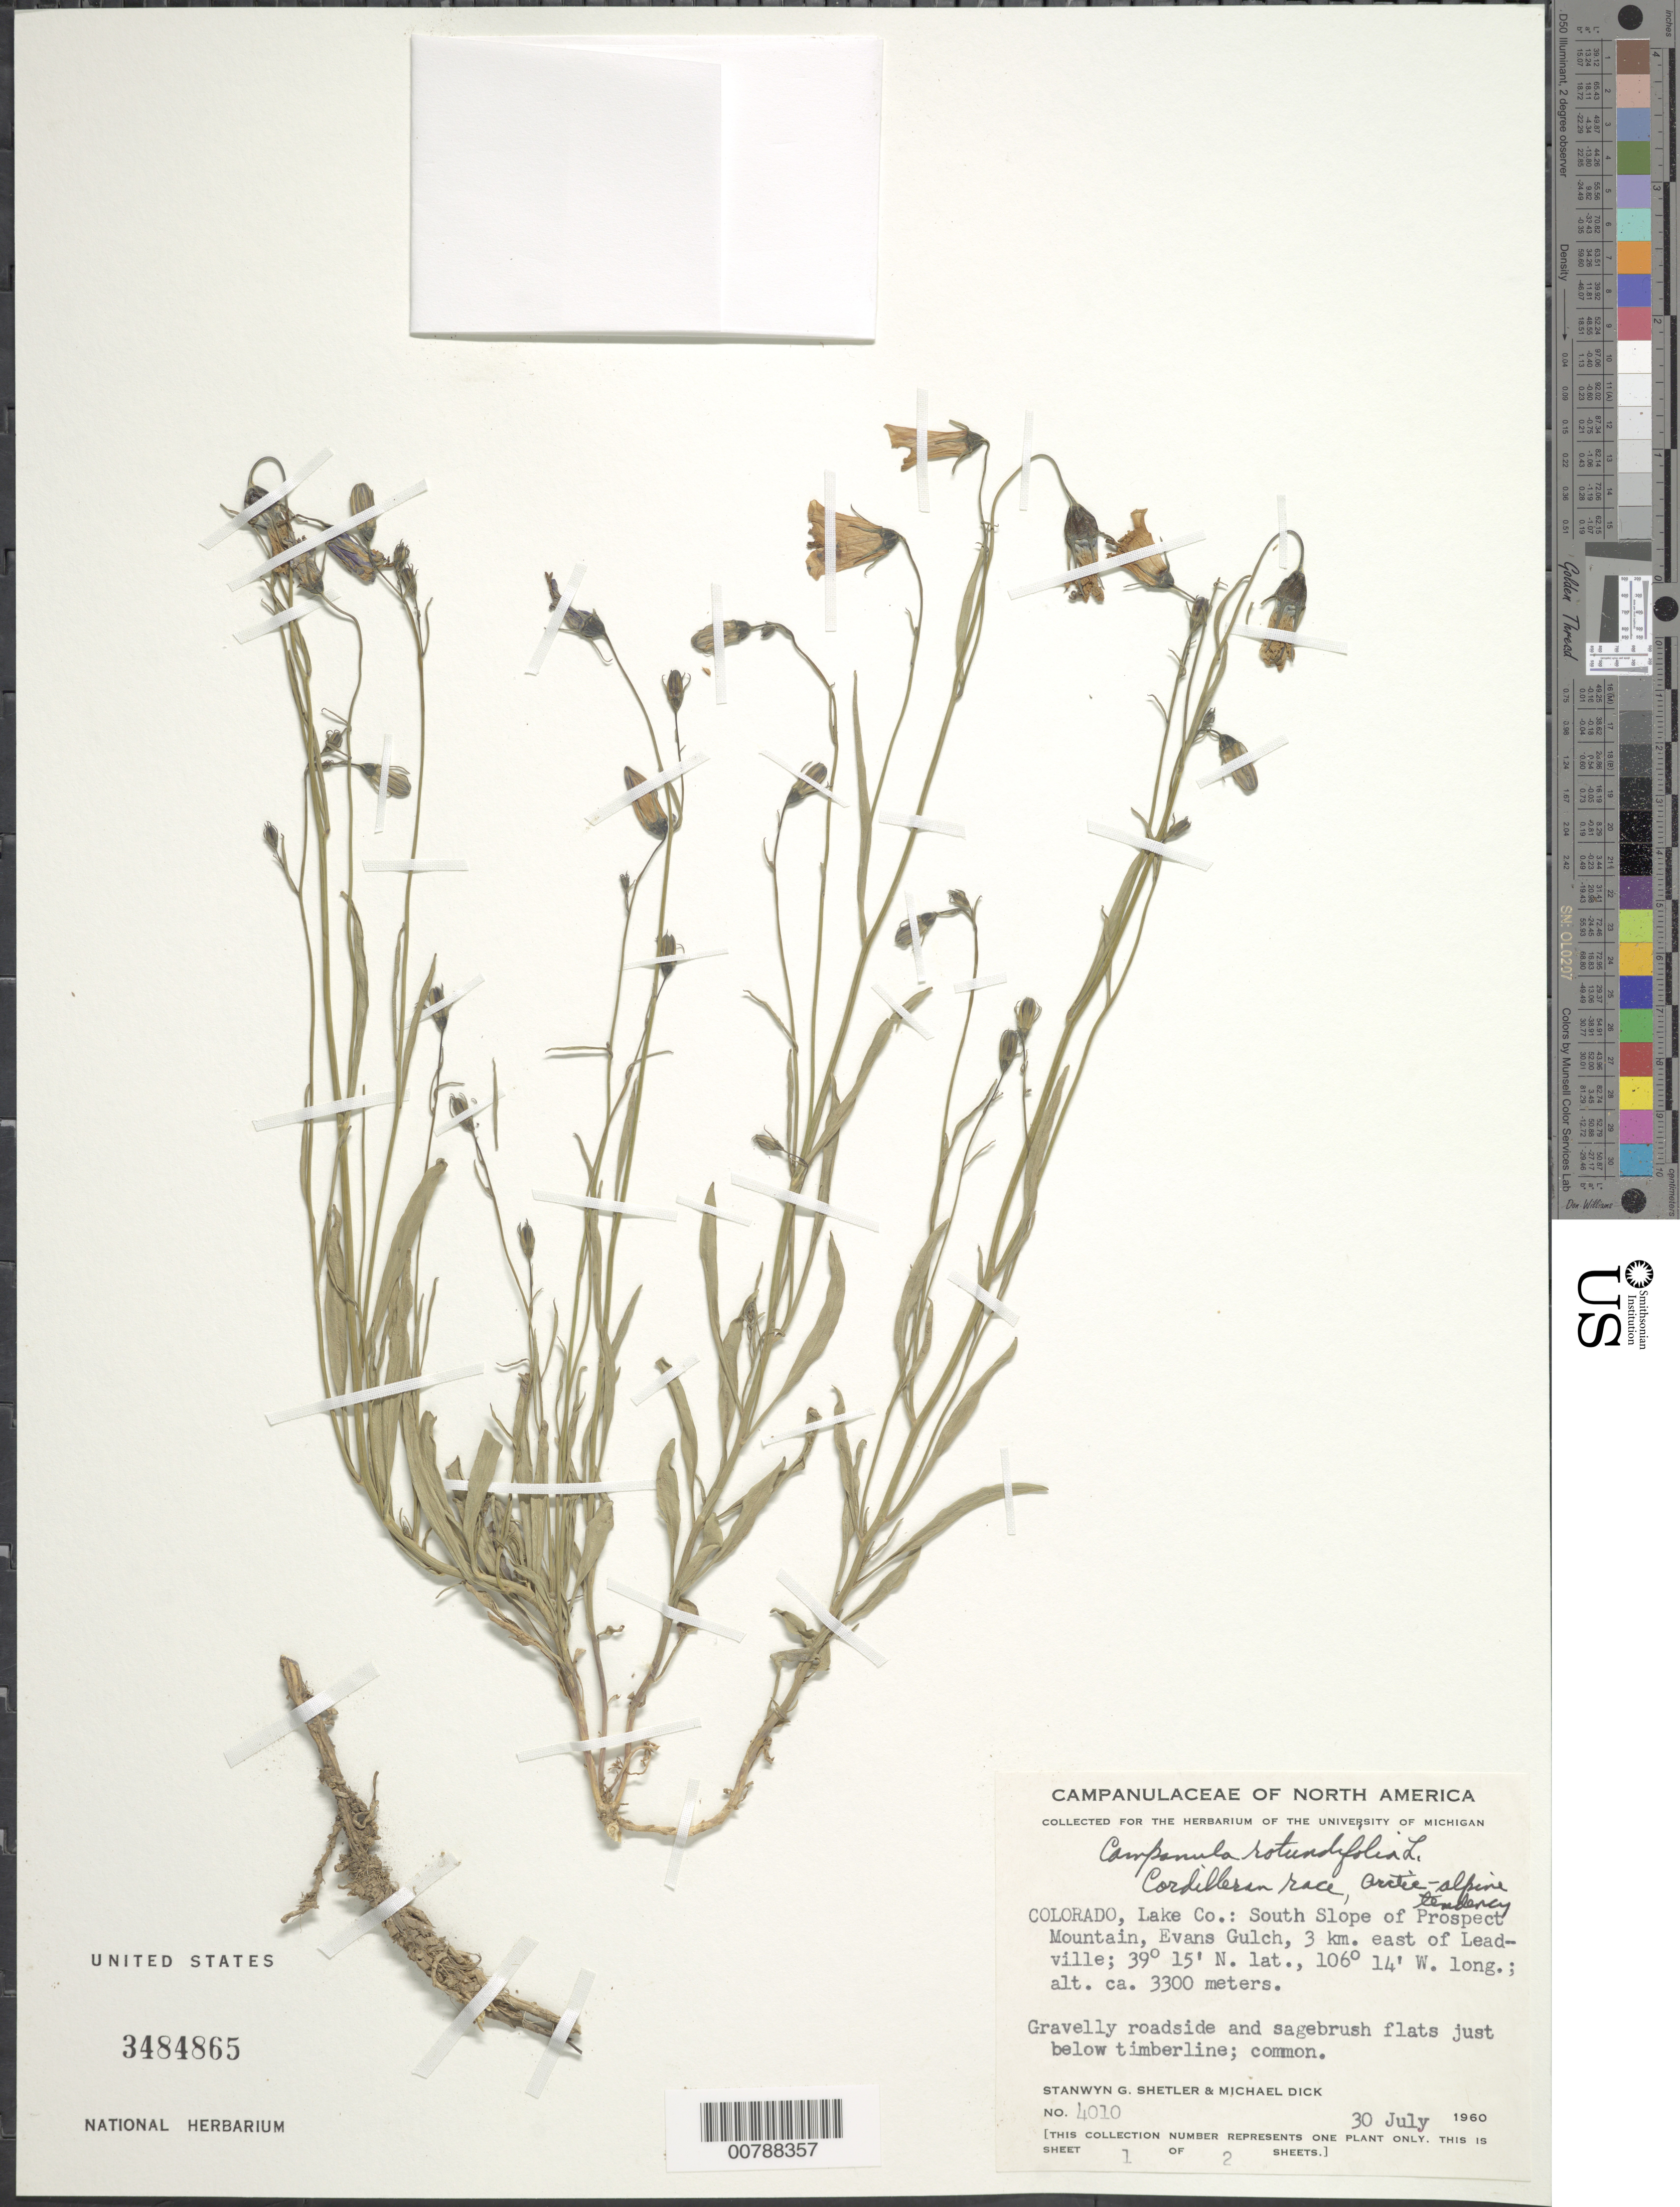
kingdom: Plantae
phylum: Tracheophyta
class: Magnoliopsida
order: Asterales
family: Campanulaceae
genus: Campanula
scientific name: Campanula rotundifolia L. Cordilleran race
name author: L.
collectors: S. Shetler & M. Dick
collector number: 4010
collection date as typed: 30 July 2960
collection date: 1960-07-30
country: United States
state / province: Colorado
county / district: Lake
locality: South slope of Prospect Mountain, Evans Gulch, 3 km. east of Leadville.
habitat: Gravelly roadside and sagebrush flats just below timberline; common.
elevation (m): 3300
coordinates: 39 15' N, 106 14' W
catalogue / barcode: US 3484865